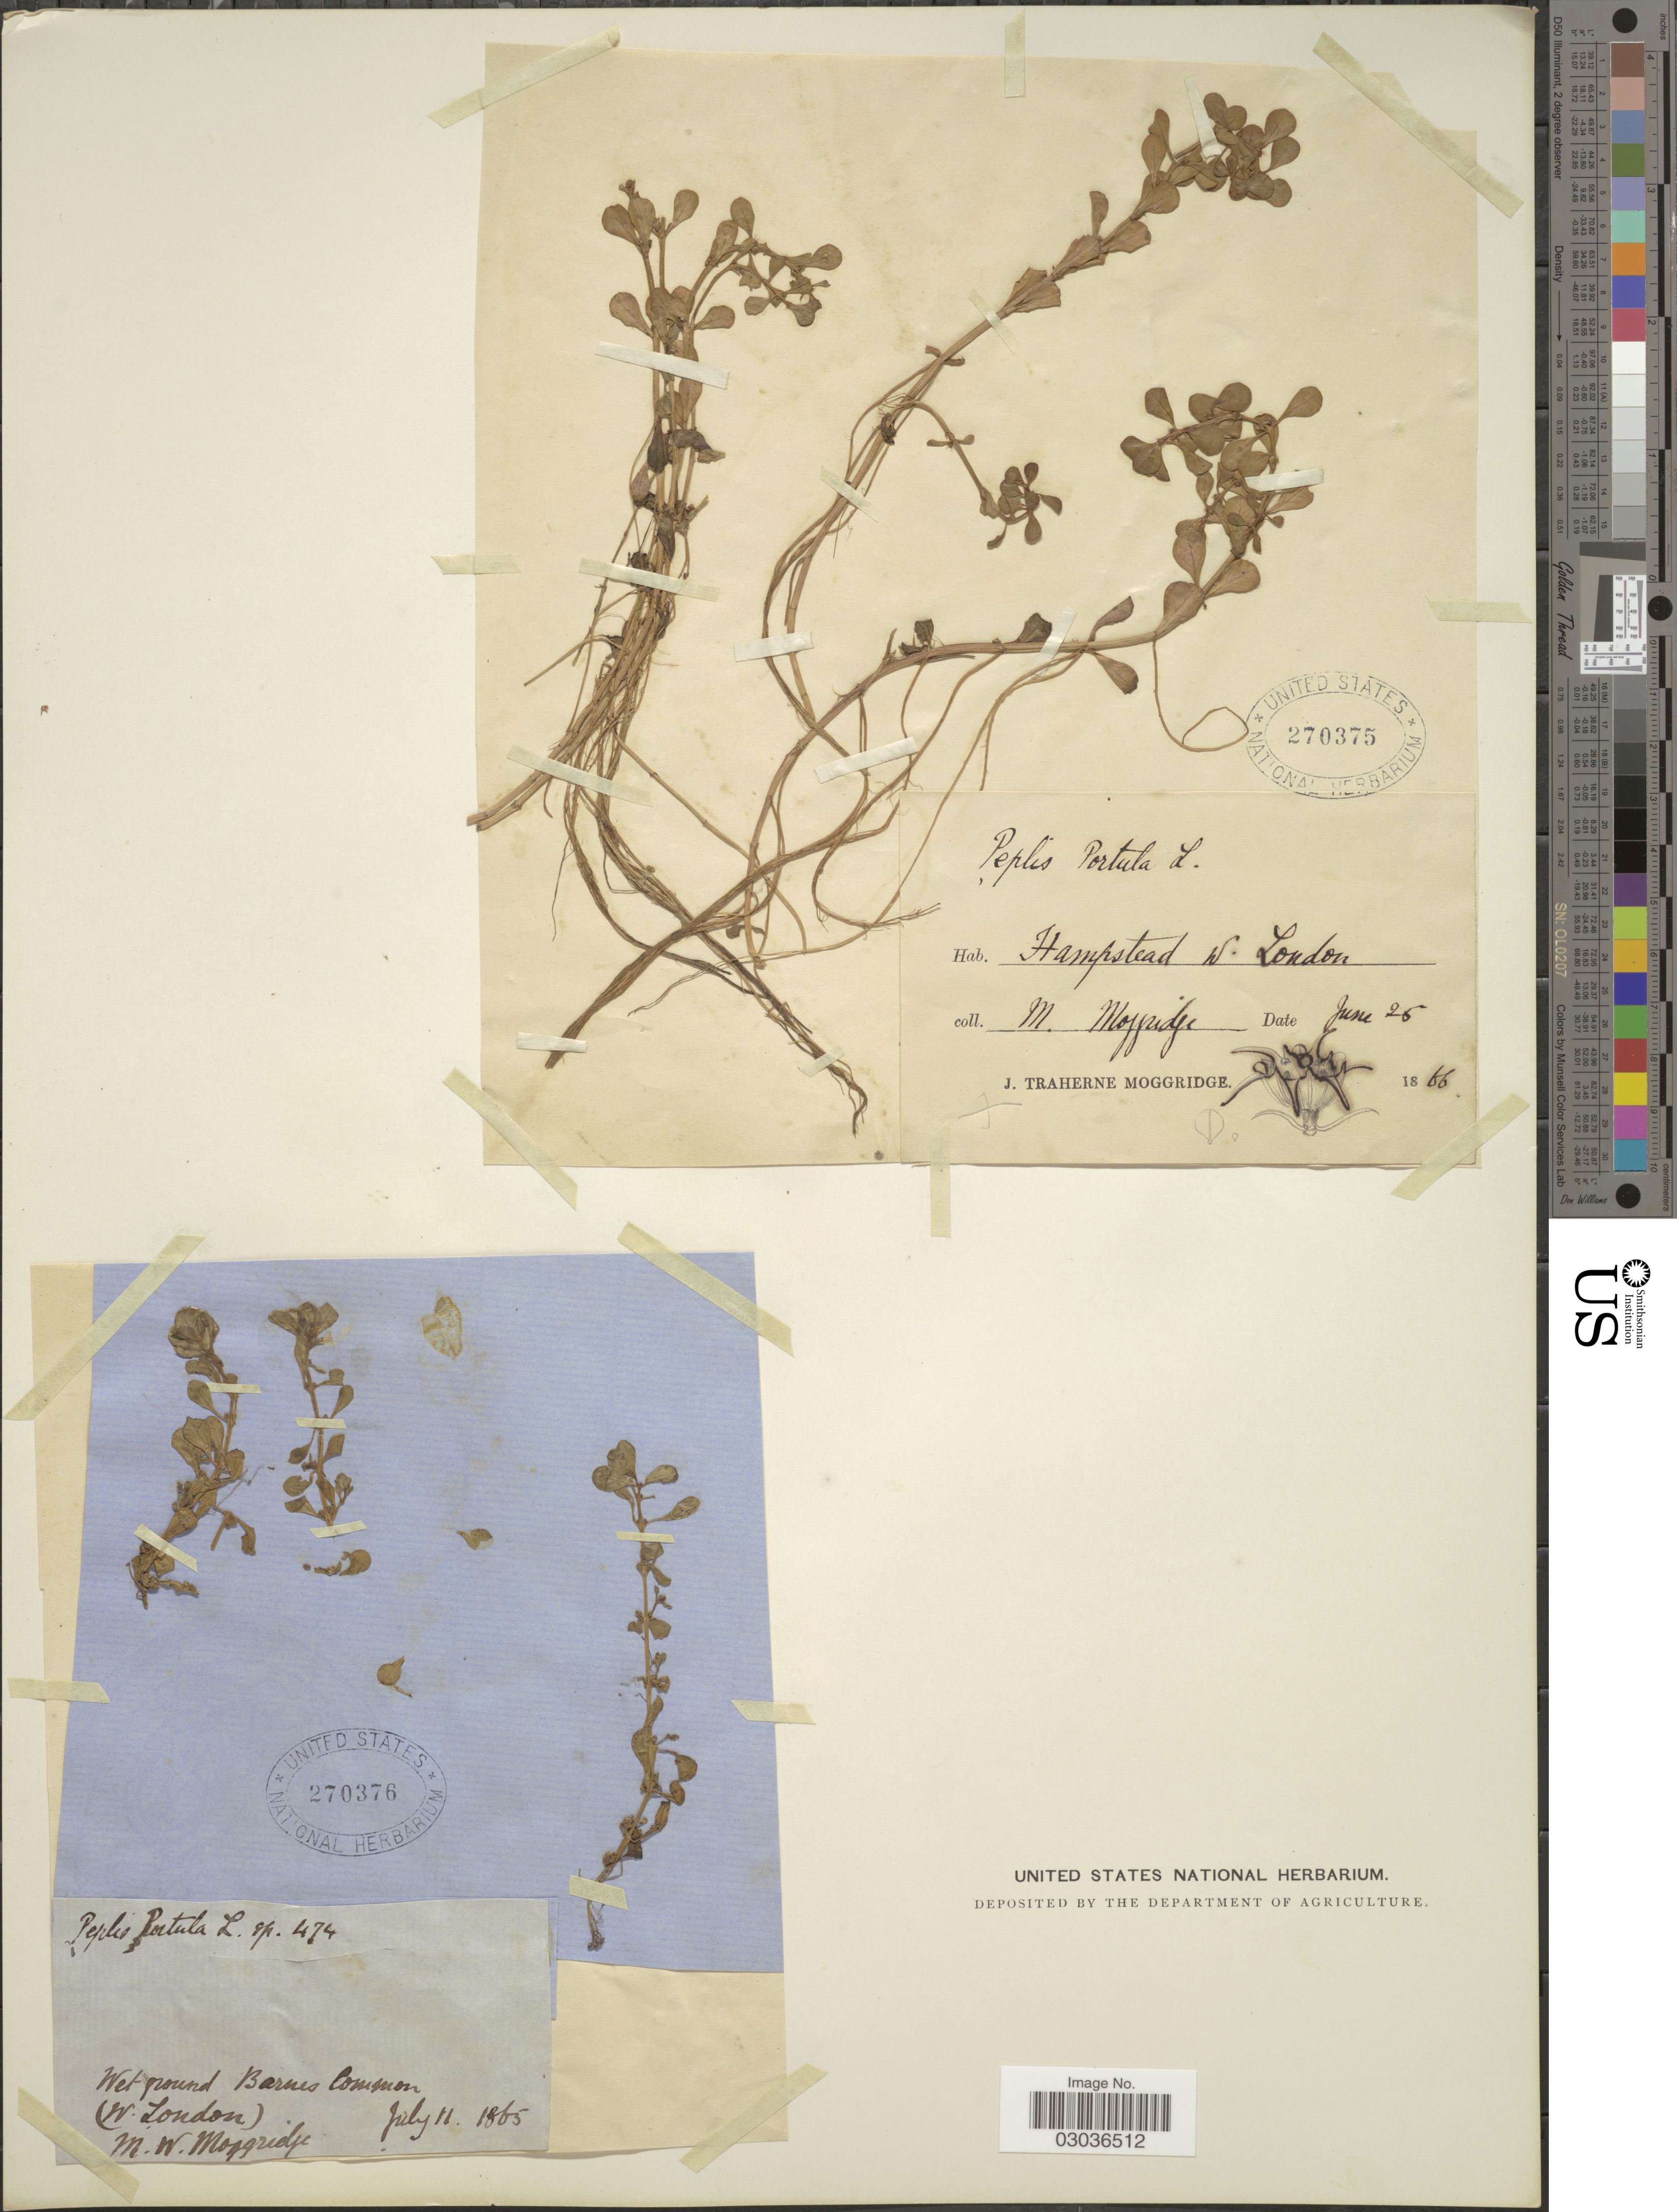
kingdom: Plantae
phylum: Tracheophyta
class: Magnoliopsida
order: Myrtales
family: Lythraceae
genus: Lythrum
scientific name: Lythrum portula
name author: (L.) D.A. Webb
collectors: M. Moggridge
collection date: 1865-07-11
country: United Kingdom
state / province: England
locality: Wet ground Barnes Common (W. London).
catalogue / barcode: US 270376-2